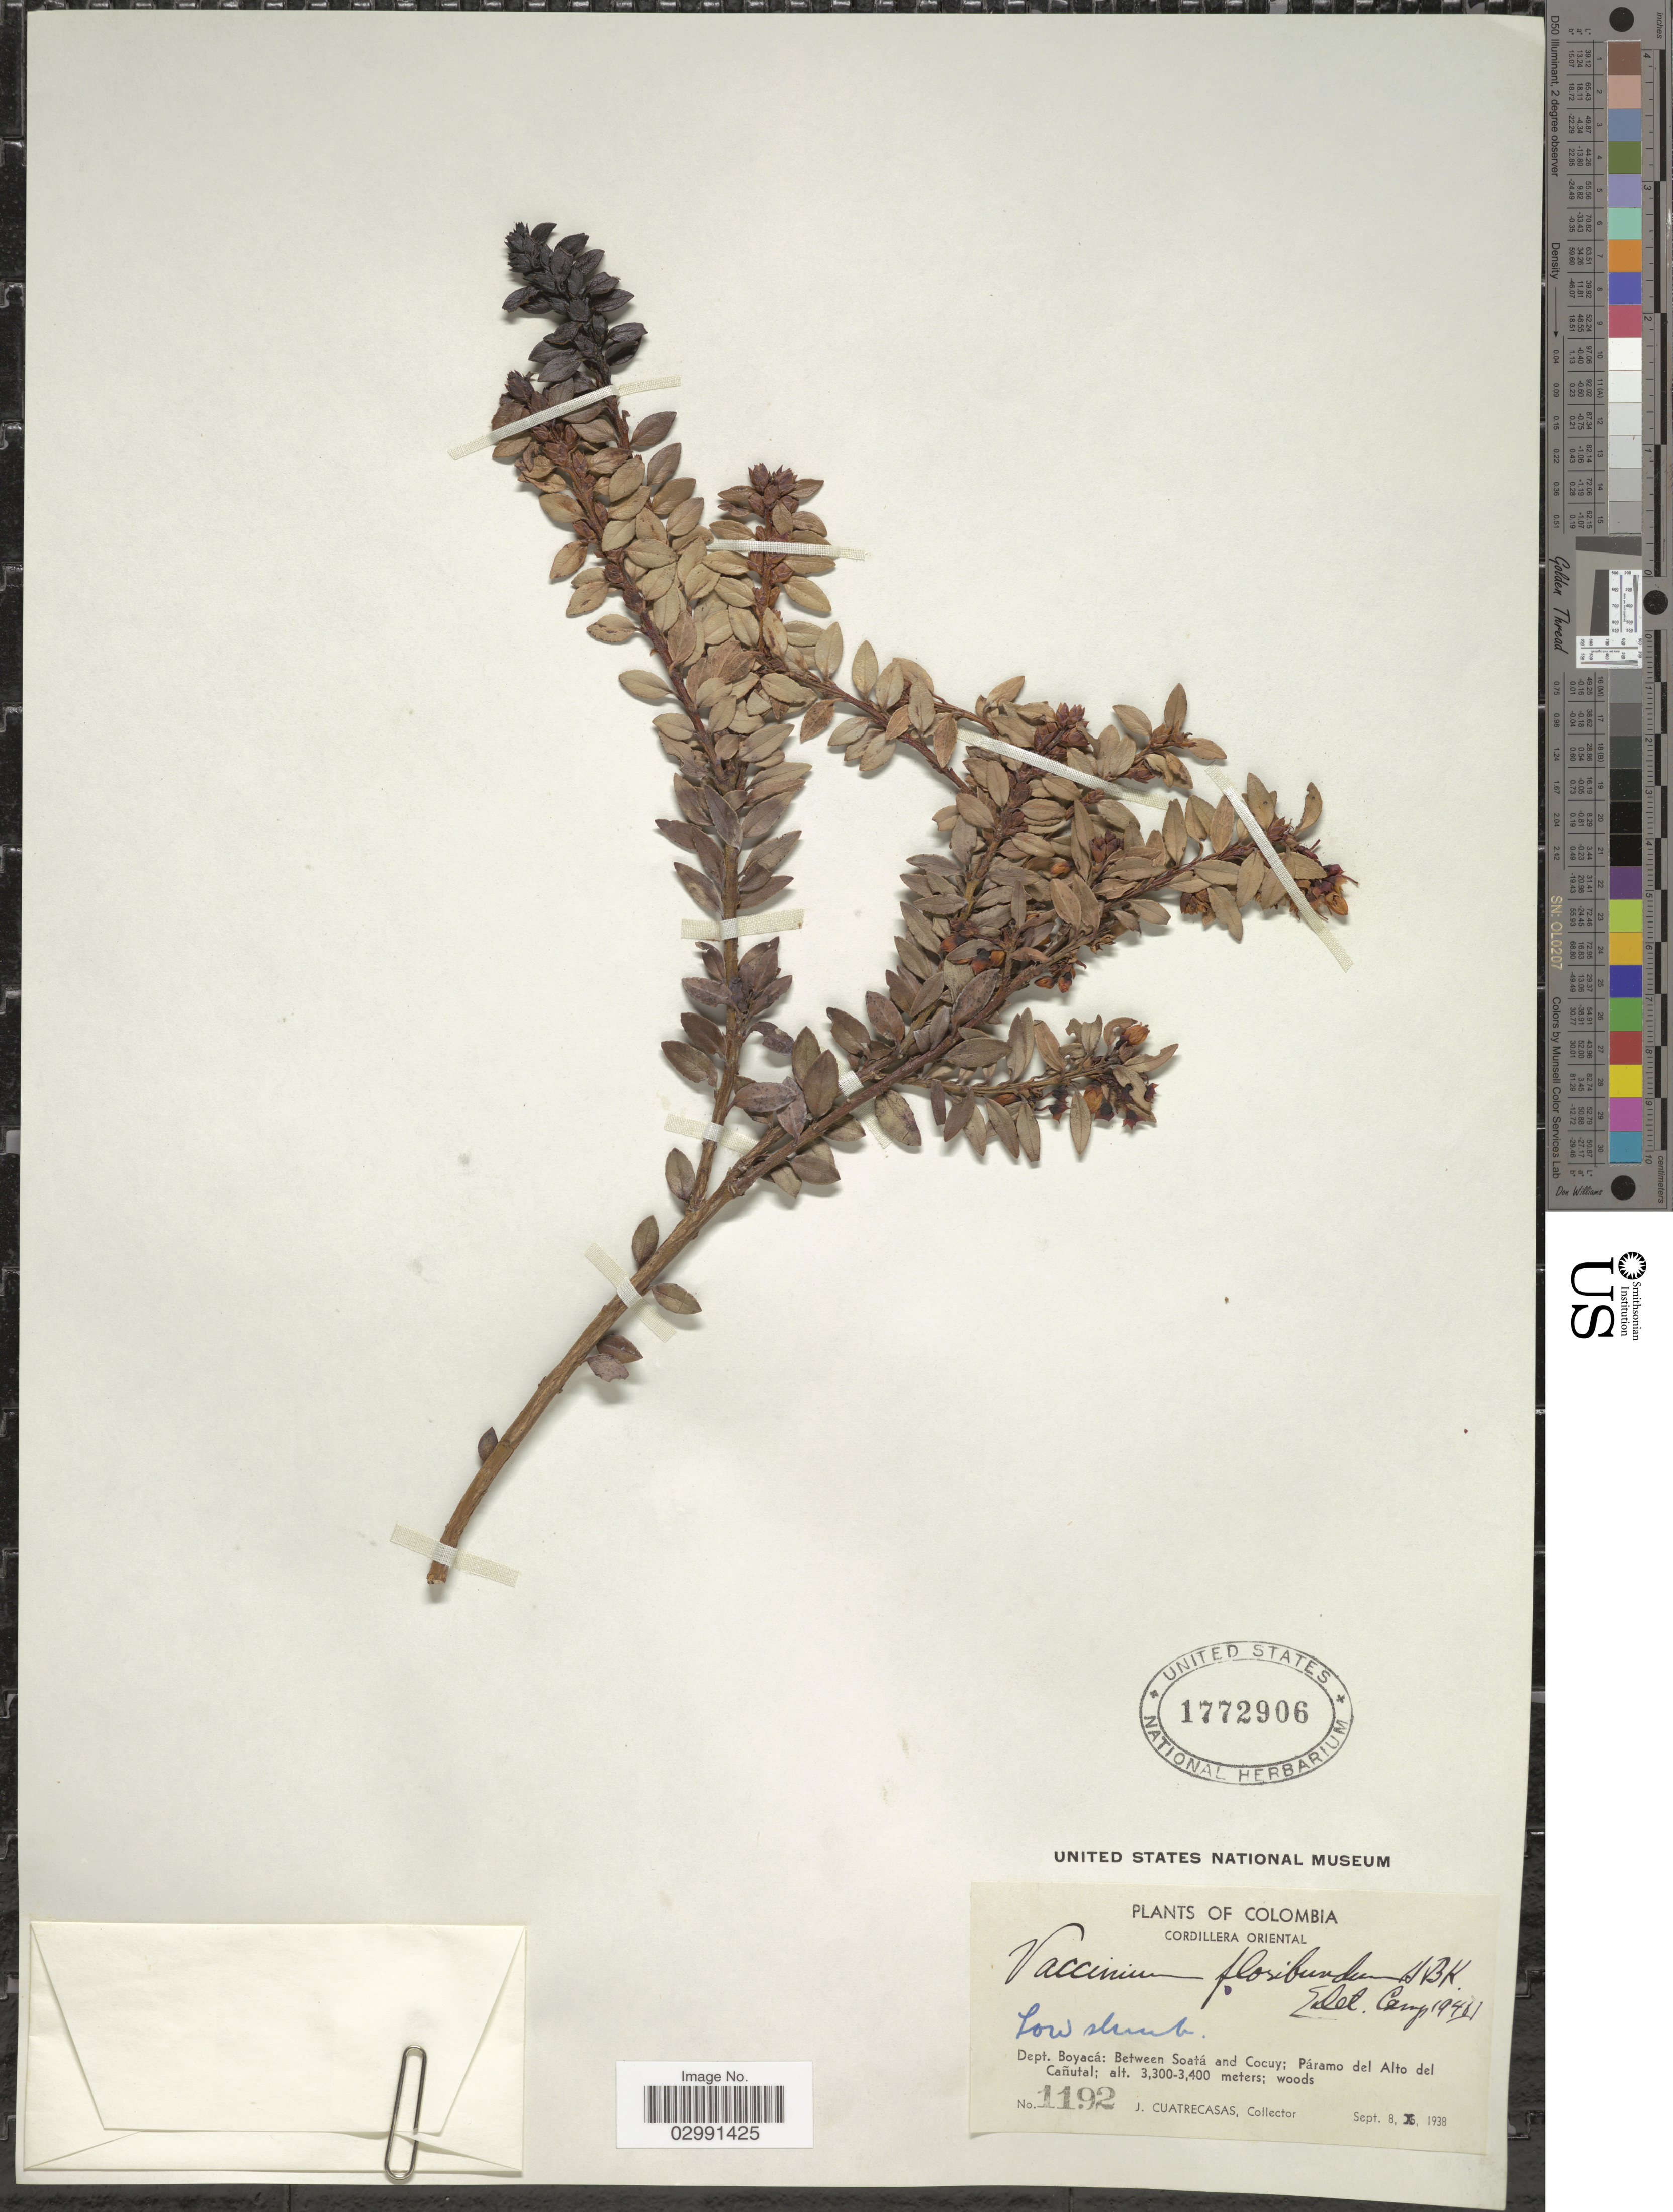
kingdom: Plantae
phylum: Tracheophyta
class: Magnoliopsida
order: Ericales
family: Ericaceae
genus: Vaccinium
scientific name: Vaccinium floribundum var. floribundum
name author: Kunth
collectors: J. Cuatrecasas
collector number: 1192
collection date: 1938-09-08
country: Colombia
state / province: Boyacá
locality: Cordillera Oriental. Dept. Boyacá: Between Soatá and Cocuy; Páramo del Alto del Cañutal.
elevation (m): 3300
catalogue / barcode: US 1772906